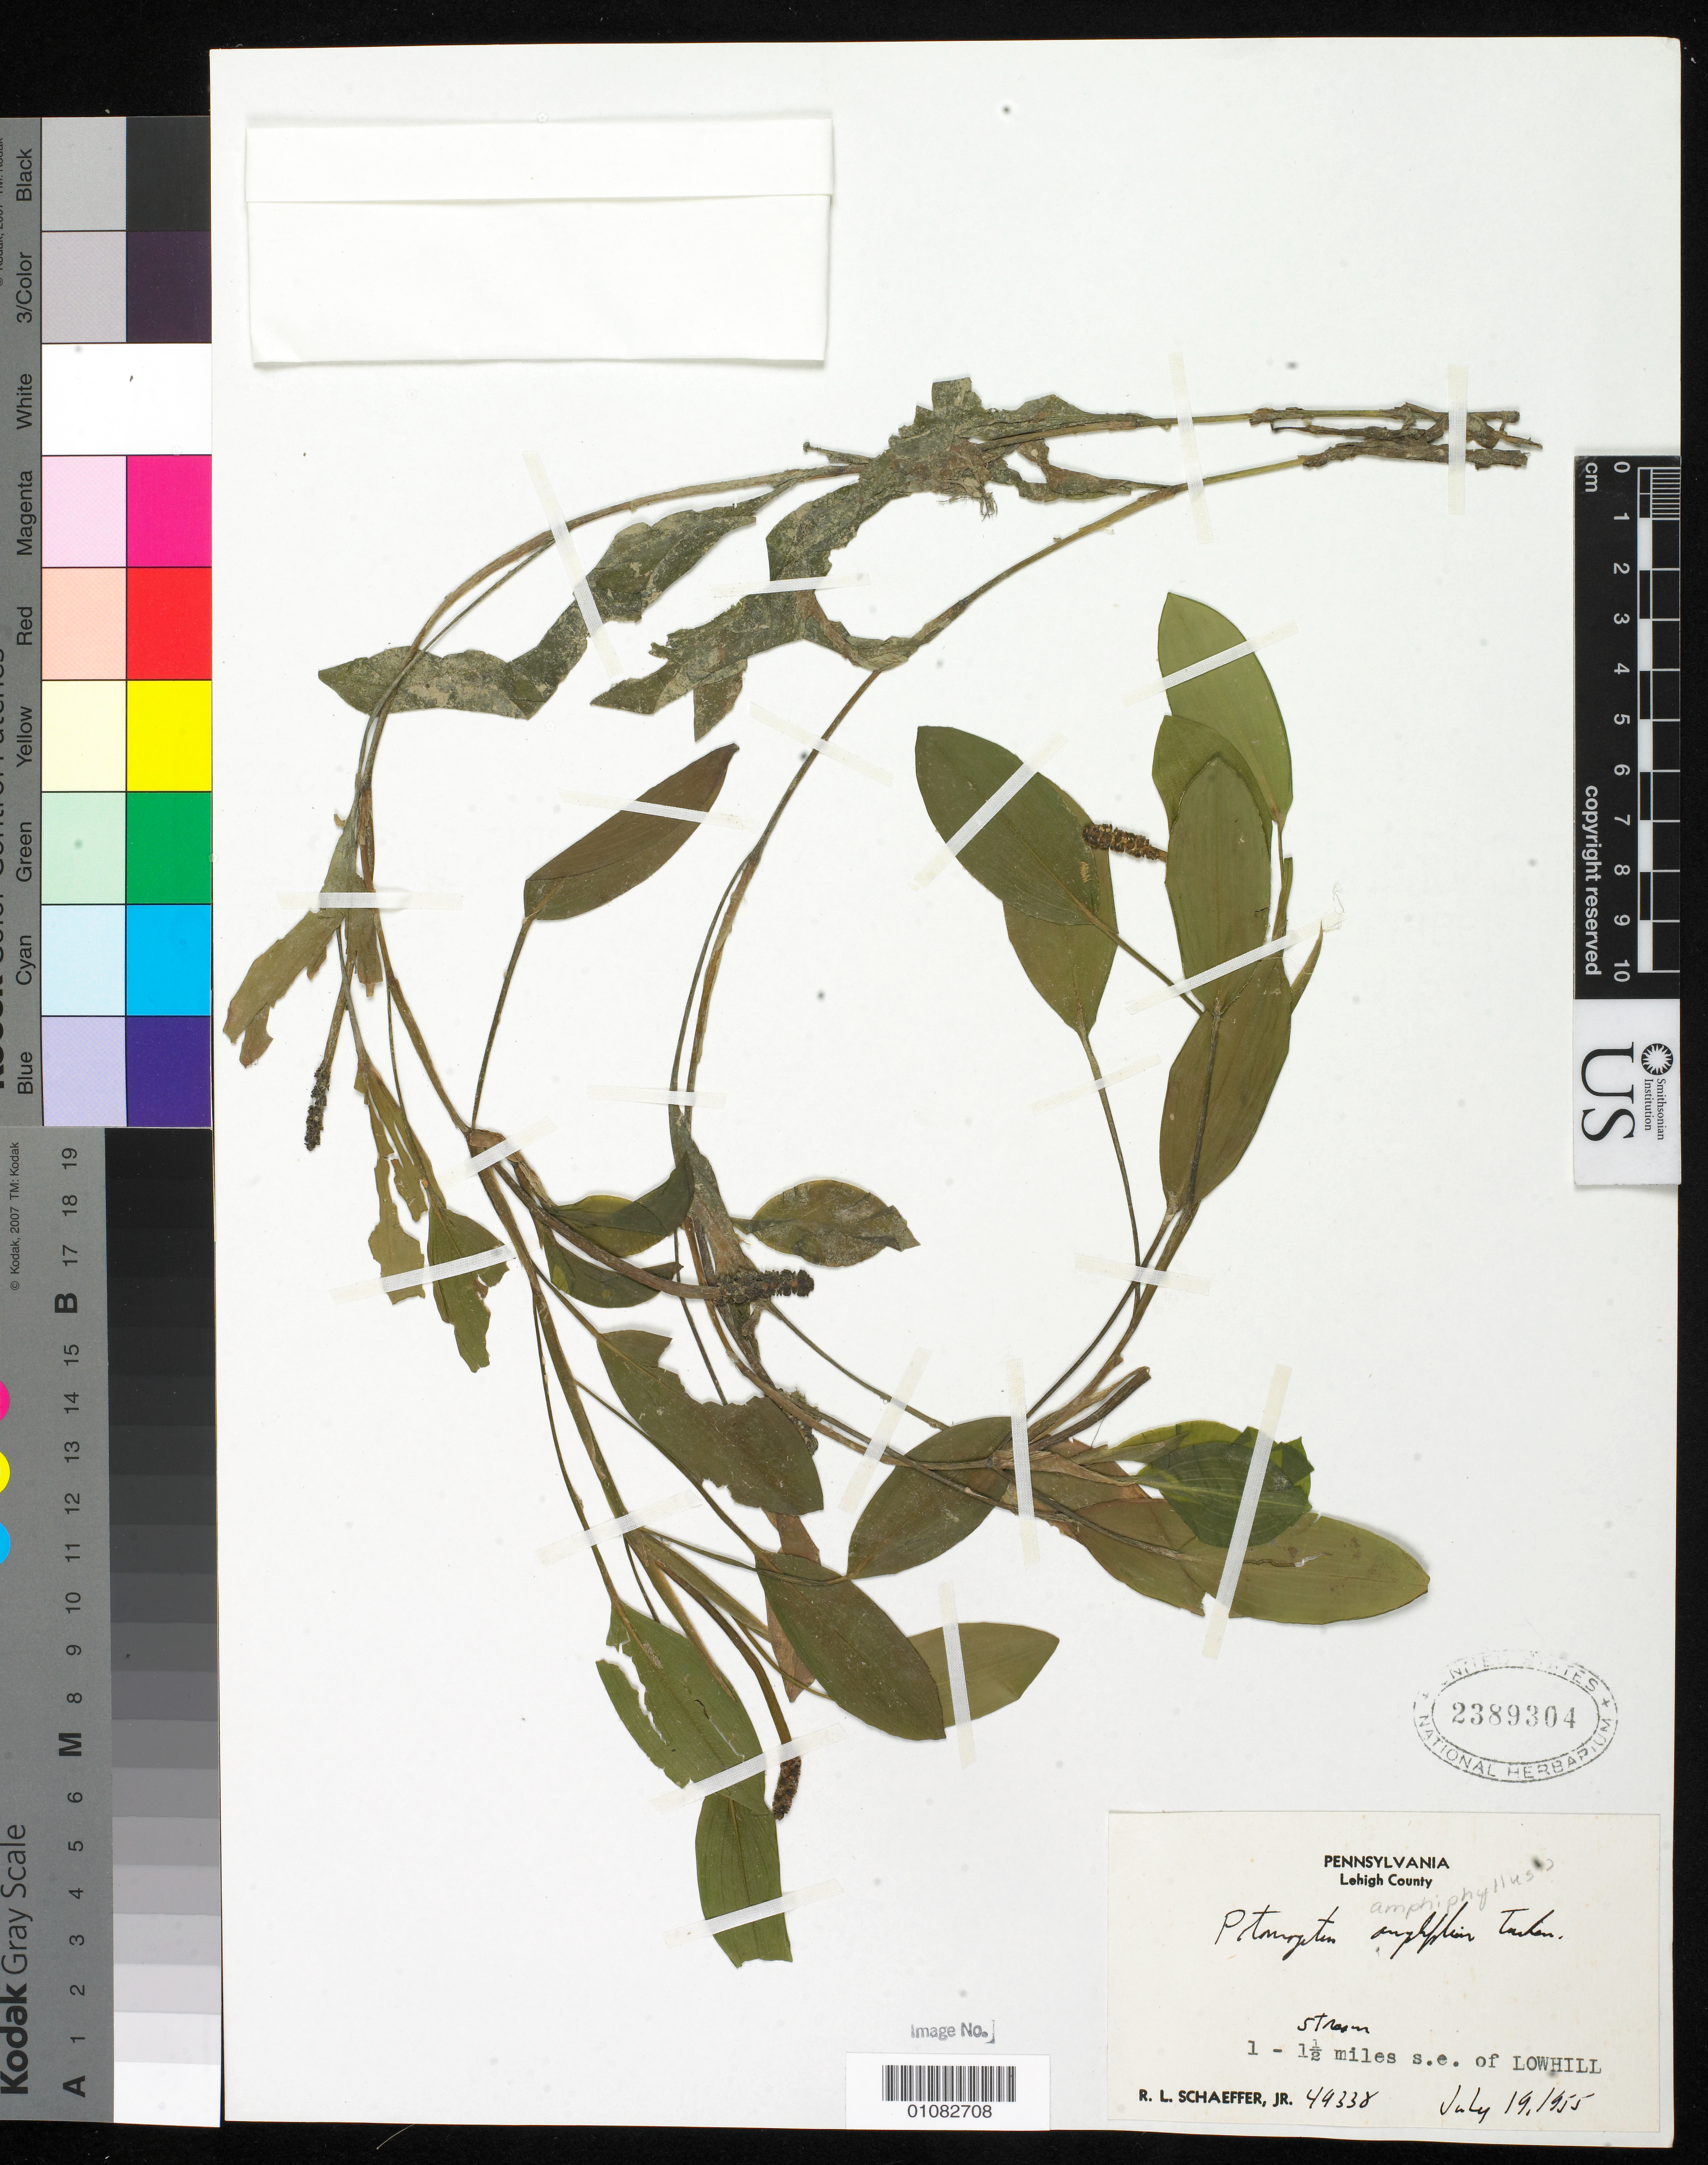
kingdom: Plantae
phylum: Tracheophyta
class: Liliopsida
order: Alismatales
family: Potamogetonaceae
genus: Potamogeton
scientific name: Potamogeton amplifolius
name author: Tuckerm.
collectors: R. L. Schaeffer Jr.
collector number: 49338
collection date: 1955-07-19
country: United States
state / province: Pennsylvania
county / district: Lehigh County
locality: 1- 1.5 mi. SE of Lowhill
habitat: Stream.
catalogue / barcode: US 2389304